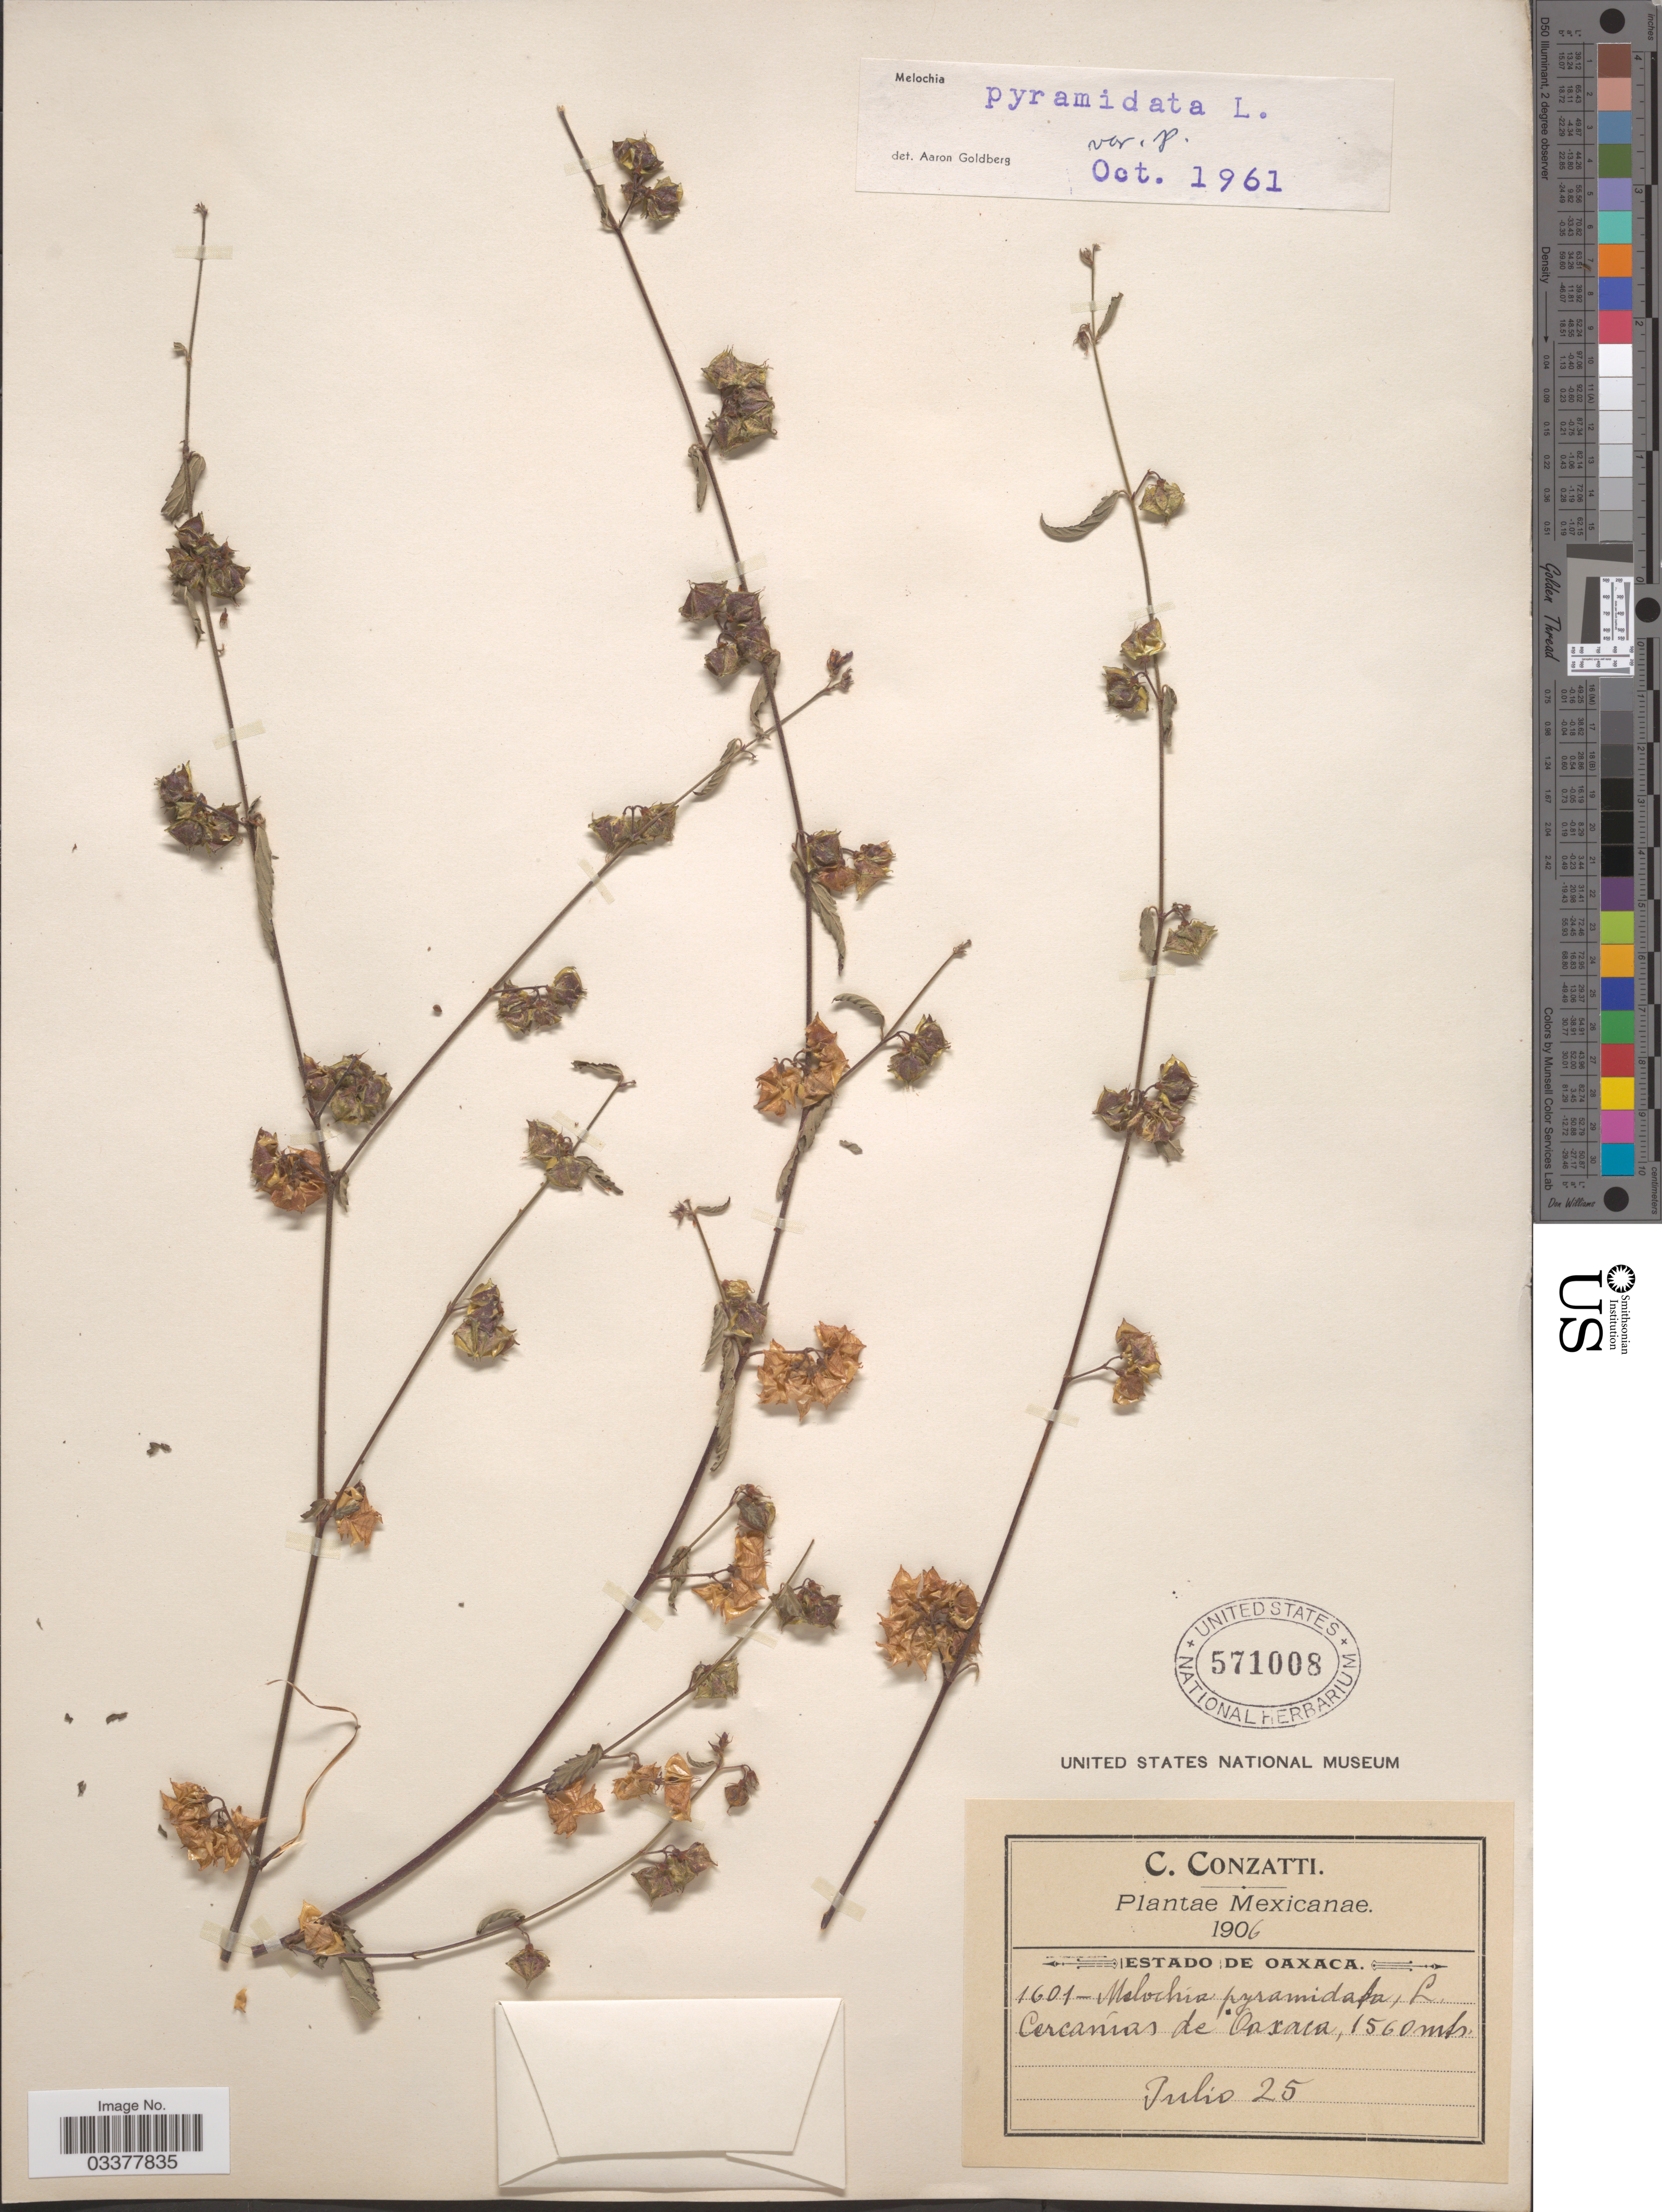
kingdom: Plantae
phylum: Tracheophyta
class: Magnoliopsida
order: Malvales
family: Malvaceae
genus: Melochia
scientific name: Melochia pyramidata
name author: L.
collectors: C. Conzatti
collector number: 1601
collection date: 1906-07-25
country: Mexico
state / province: Oaxaca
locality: Cercanías de Oaxaca.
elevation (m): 1560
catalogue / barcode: US 571008